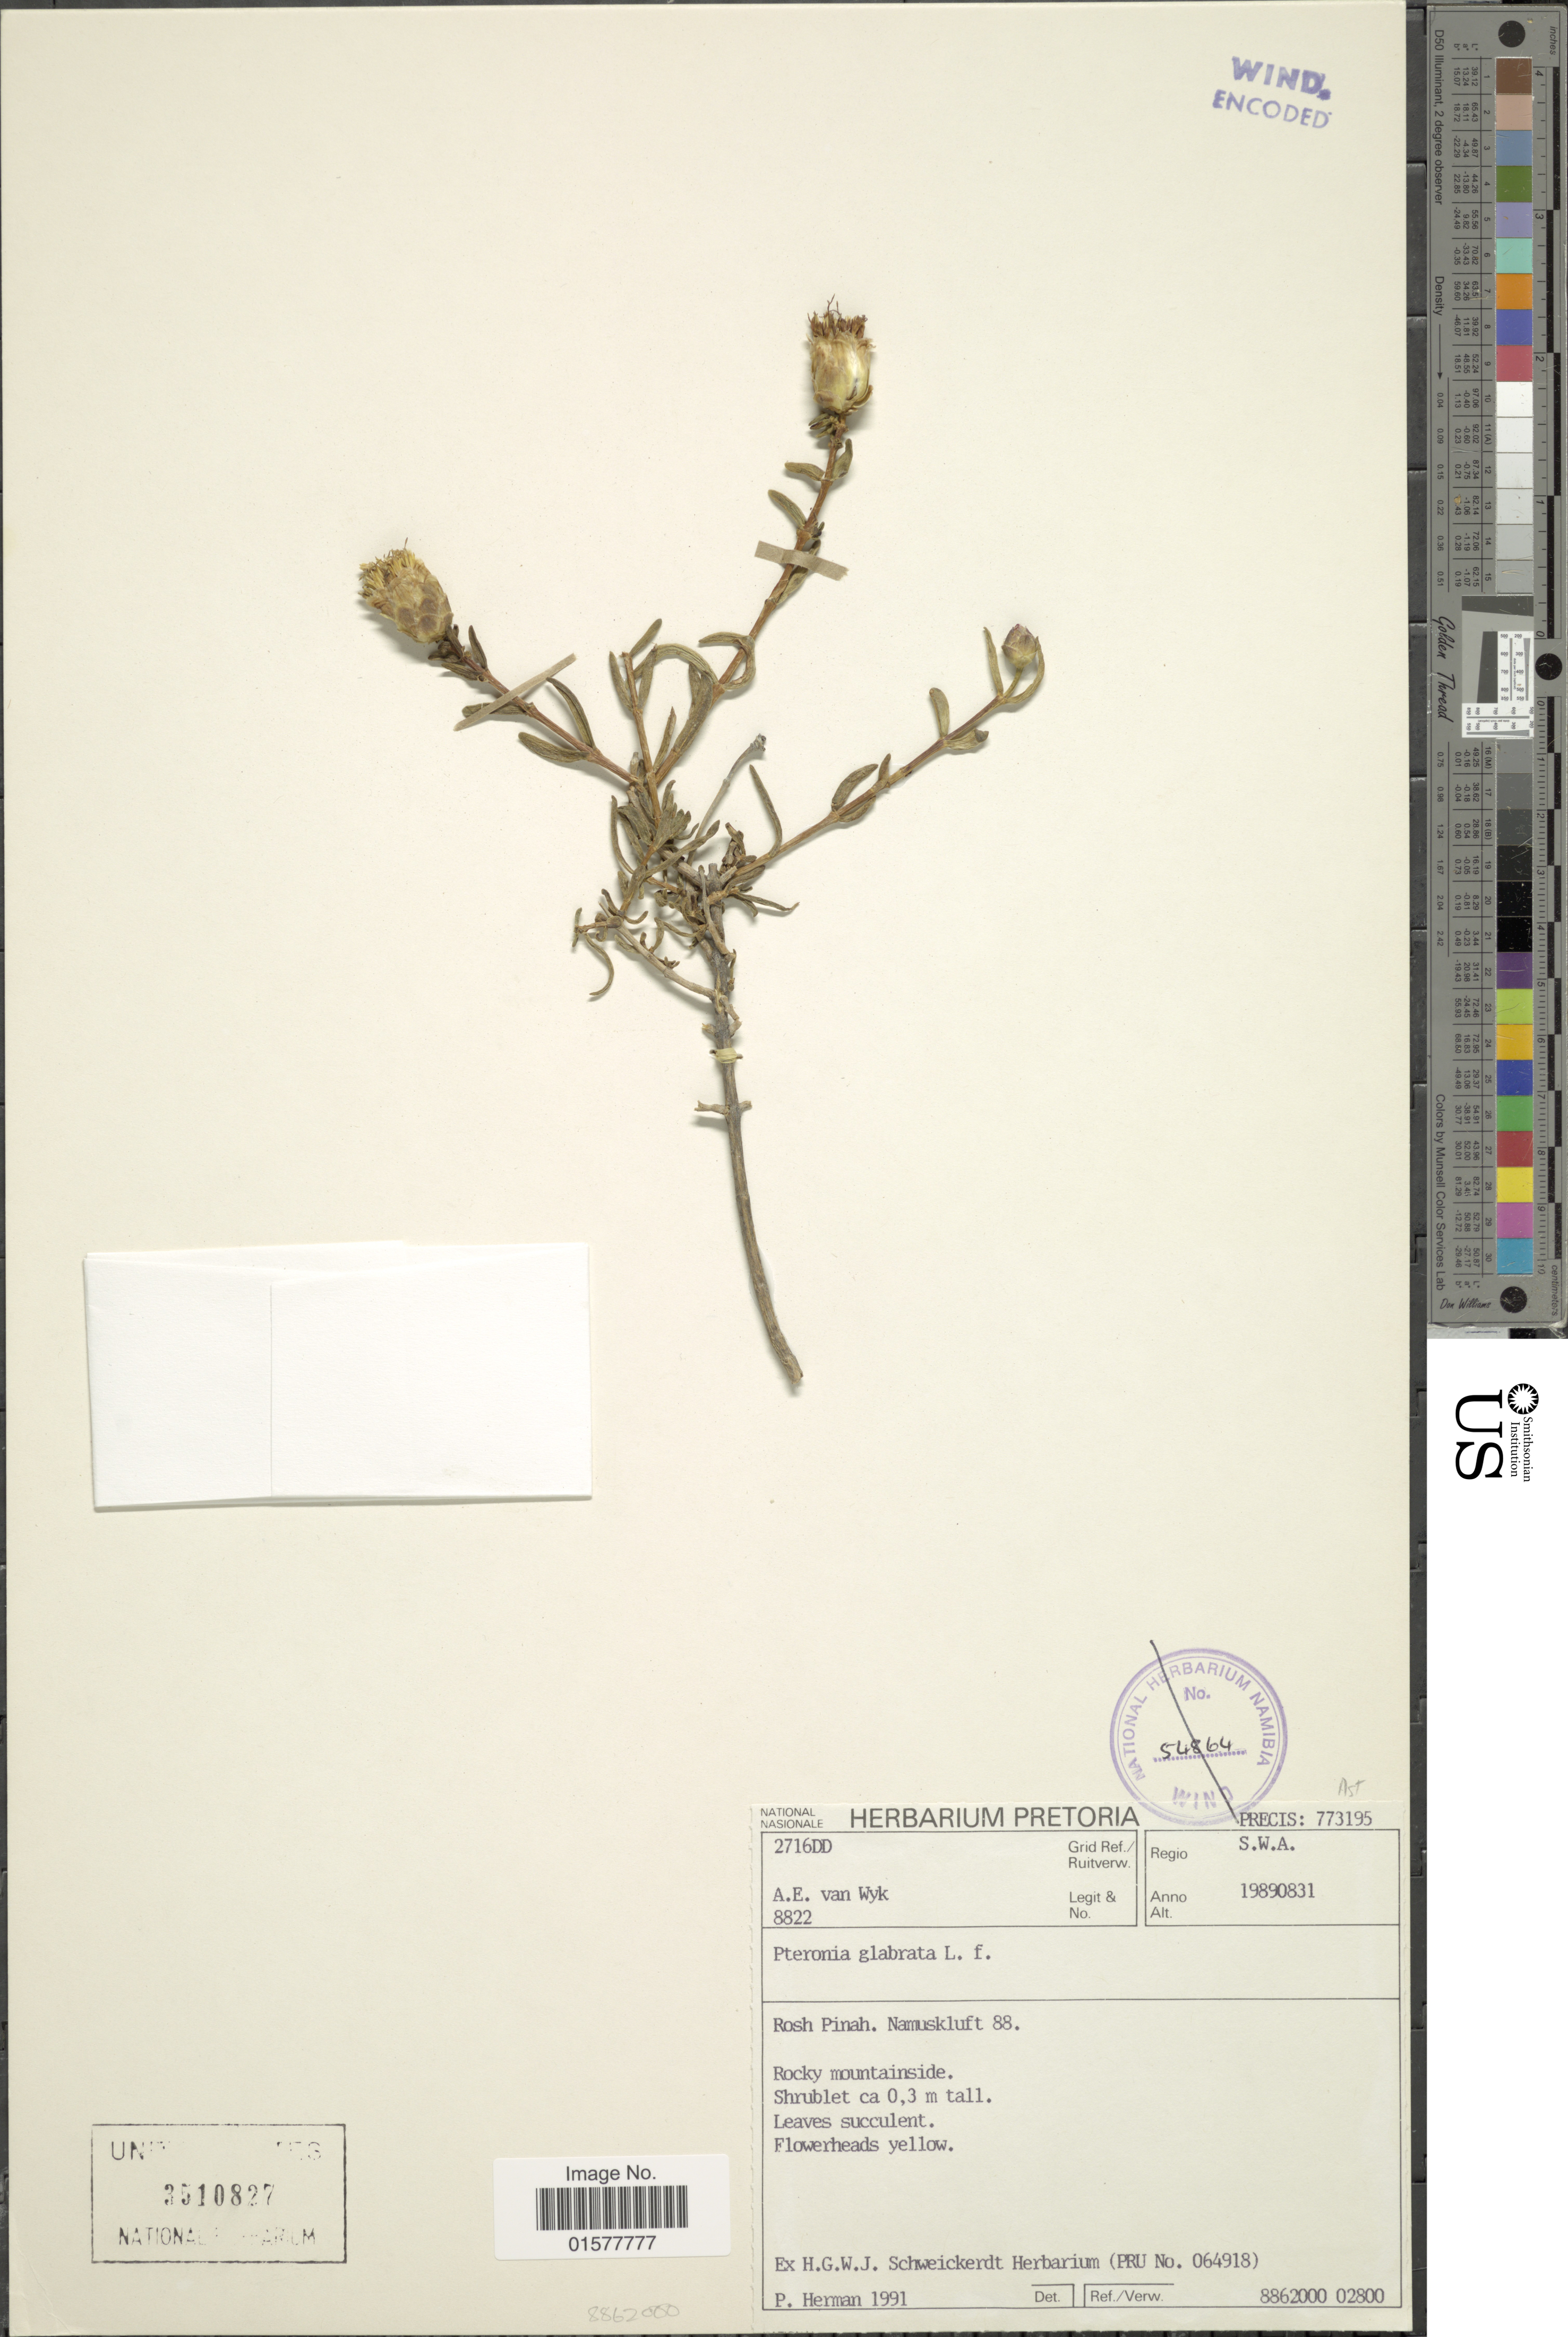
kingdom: Plantae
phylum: Tracheophyta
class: Magnoliopsida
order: Asterales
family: Asteraceae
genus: Pteronia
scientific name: Pteronia glabrata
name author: L. f.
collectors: A. van Wyk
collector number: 8822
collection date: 1989-08-31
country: Namibia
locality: Grid Ref./Ruitverw. 2716DD, Regio S. W. A., Rosh Pinah, Namuskluft 88, Rocky Mountainside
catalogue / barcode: US 3510827